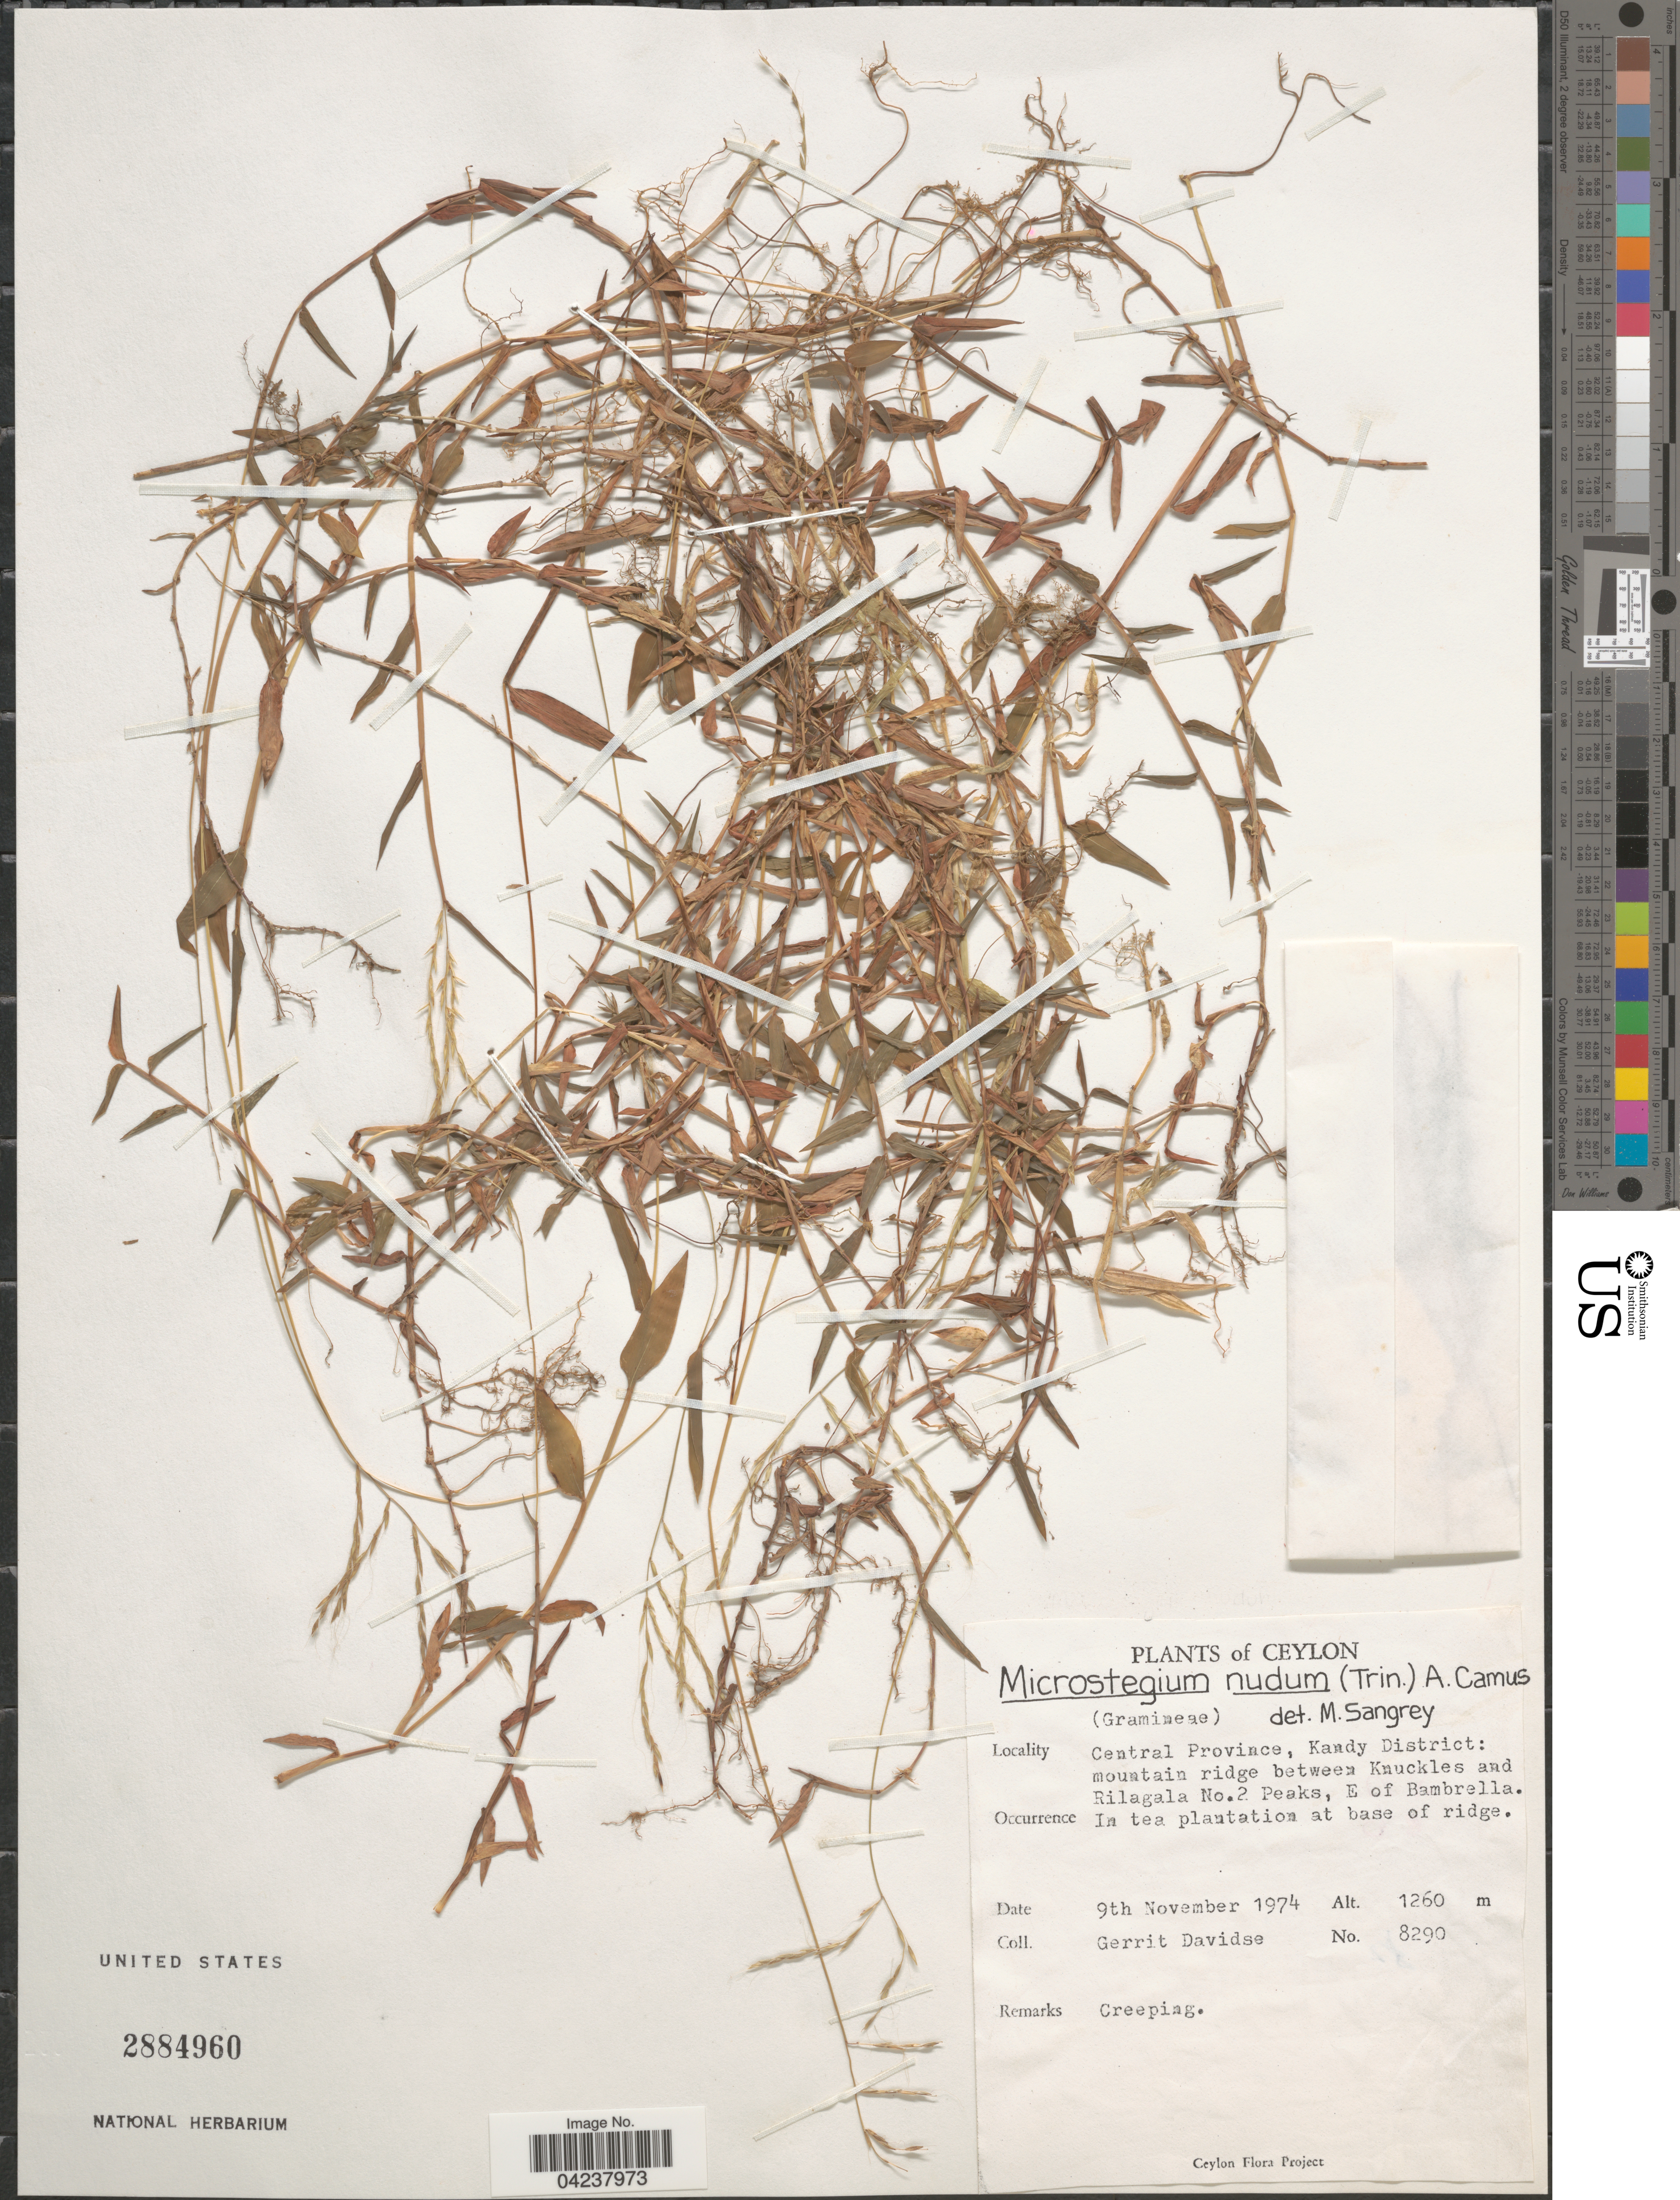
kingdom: Plantae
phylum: Tracheophyta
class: Liliopsida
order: Poales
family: Poaceae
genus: Microstegium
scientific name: Microstegium nudum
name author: (Trin.) A. Camus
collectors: G. Davidse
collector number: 8290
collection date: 1974-11-09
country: Sri Lanka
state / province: Central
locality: Ceylon. Kandy District: mountain ridge between Knuckles and Rilagala No.2 Peaks, E of Bambrella. In tea plantation at base of ridge.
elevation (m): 1260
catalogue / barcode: US 2884960